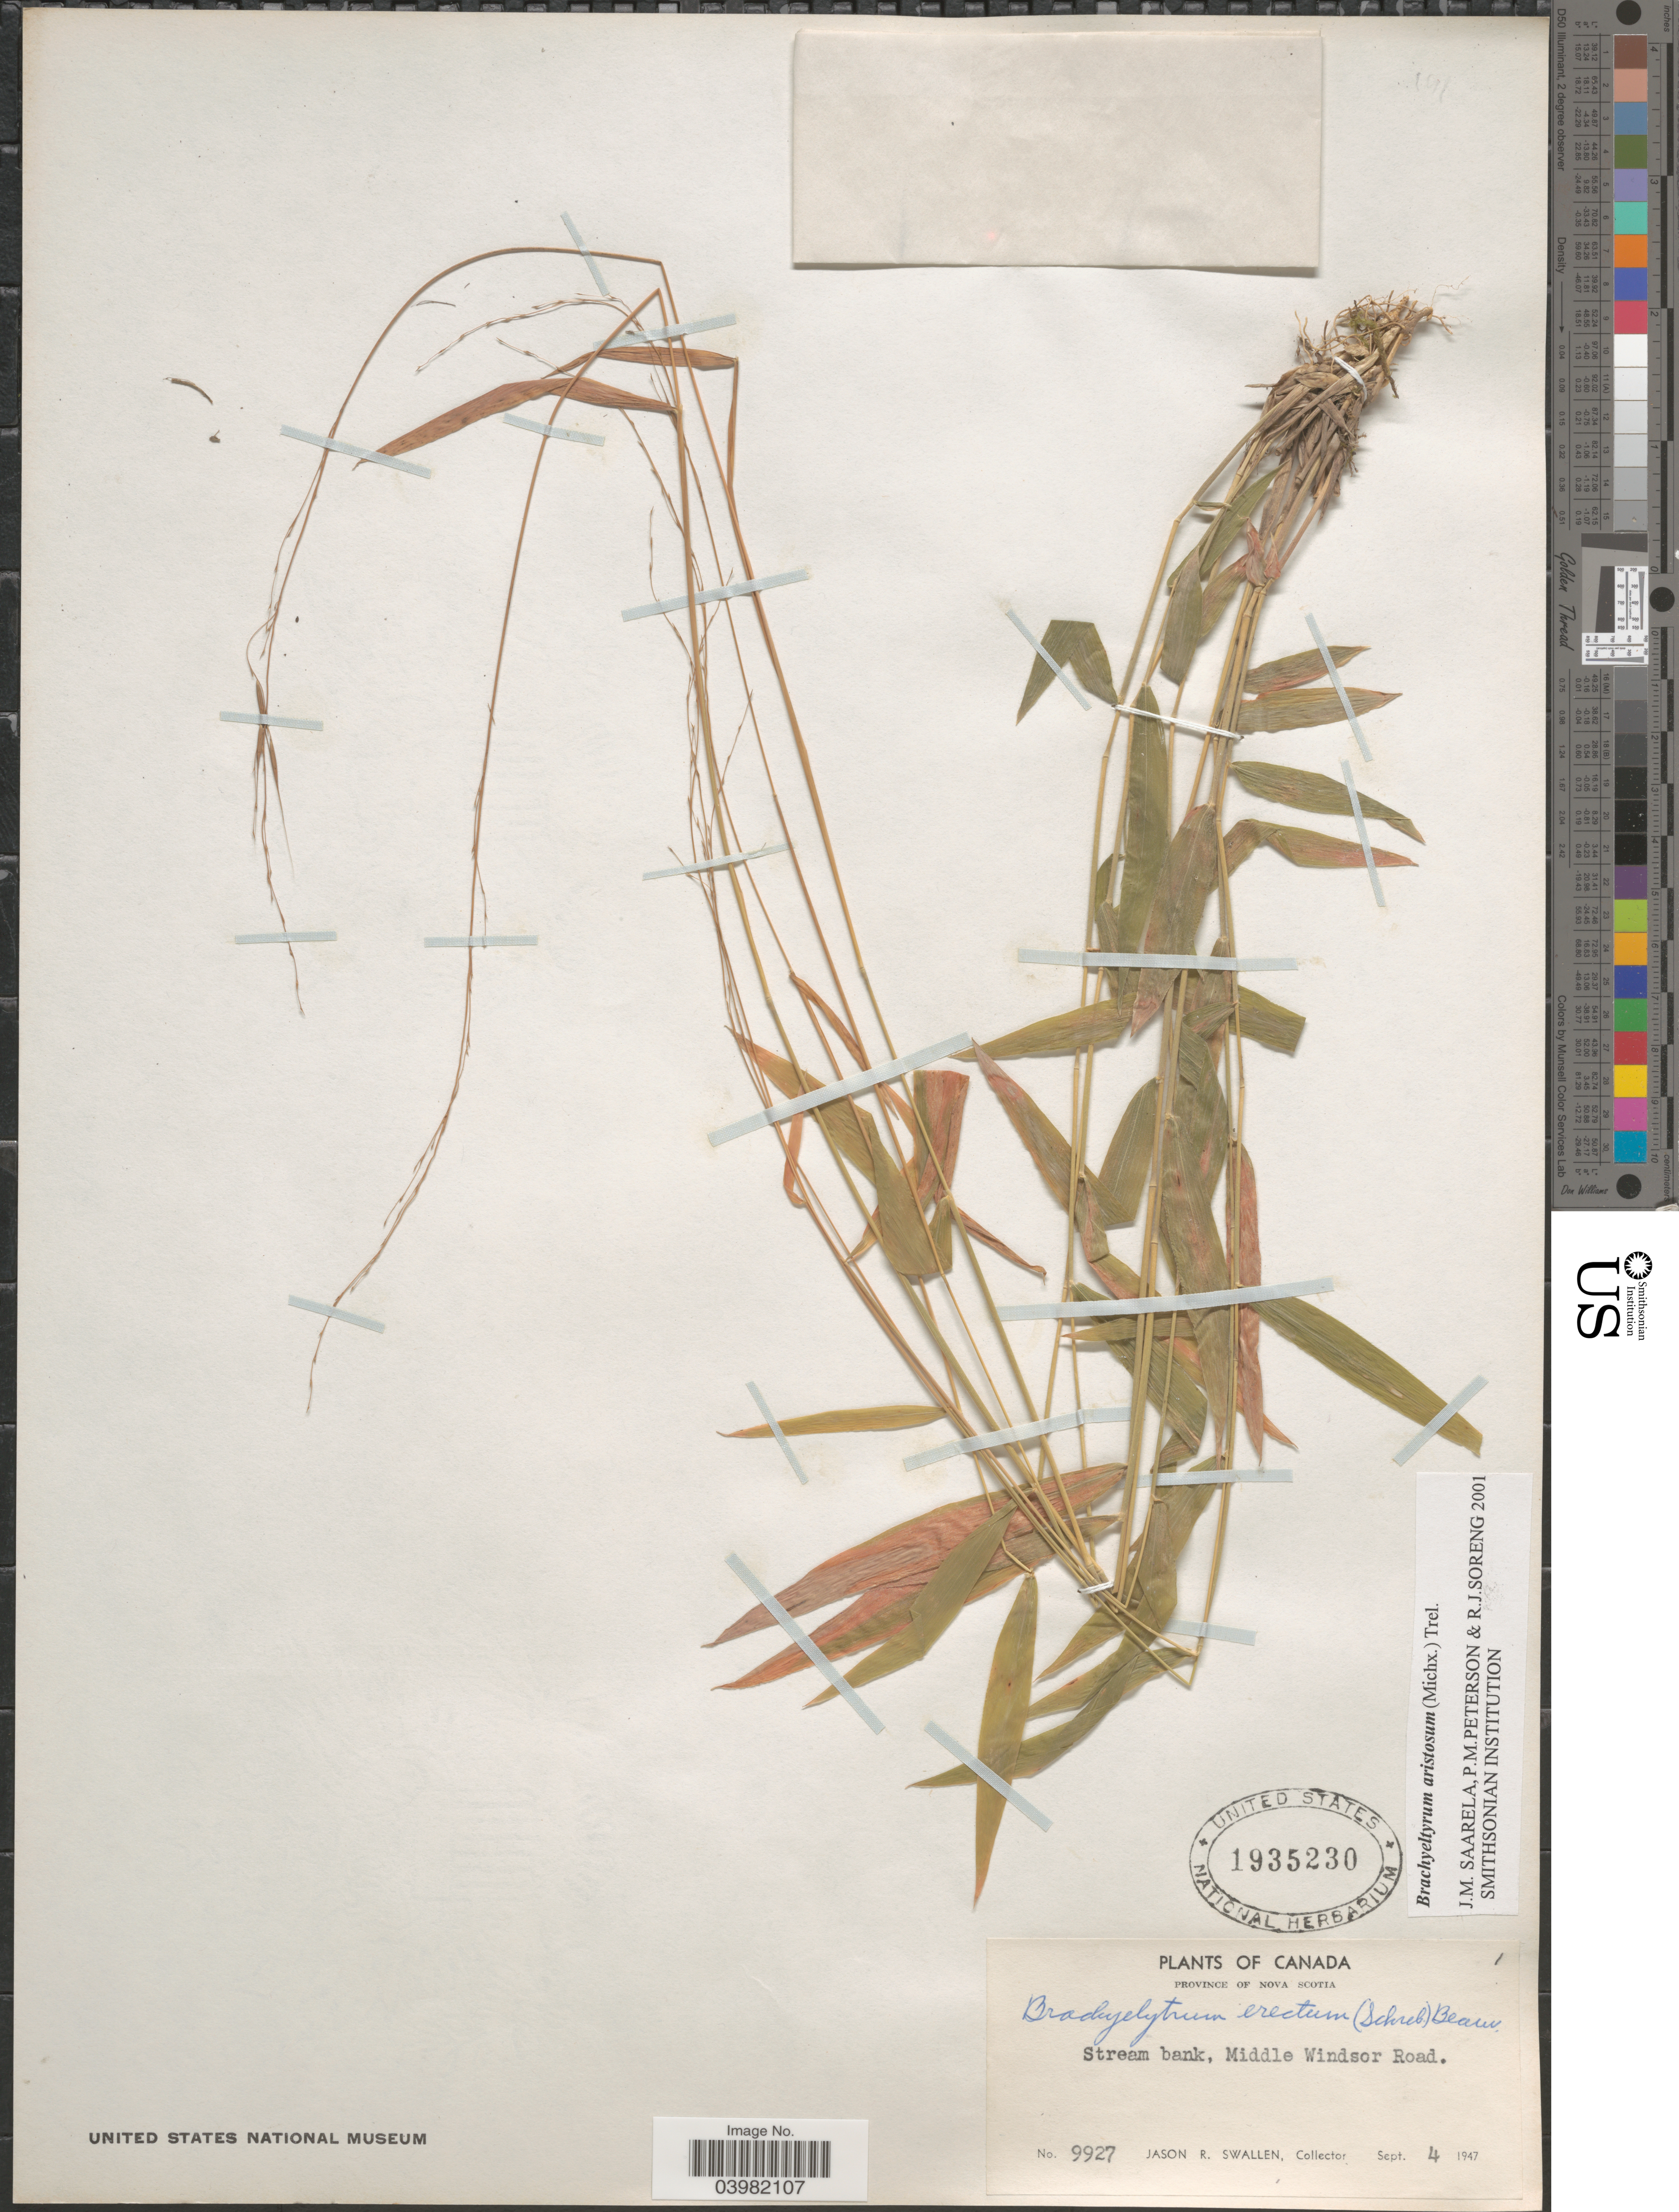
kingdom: Plantae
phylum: Tracheophyta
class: Liliopsida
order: Poales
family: Poaceae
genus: Brachyelytrum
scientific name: Brachyelytrum aristosum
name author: (Michx.) P. Beauv. ex Trel.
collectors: J. R. Swallen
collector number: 9927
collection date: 1947-09-04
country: Canada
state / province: Nova Scotia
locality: Middle Windsor Road.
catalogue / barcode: US 1935230